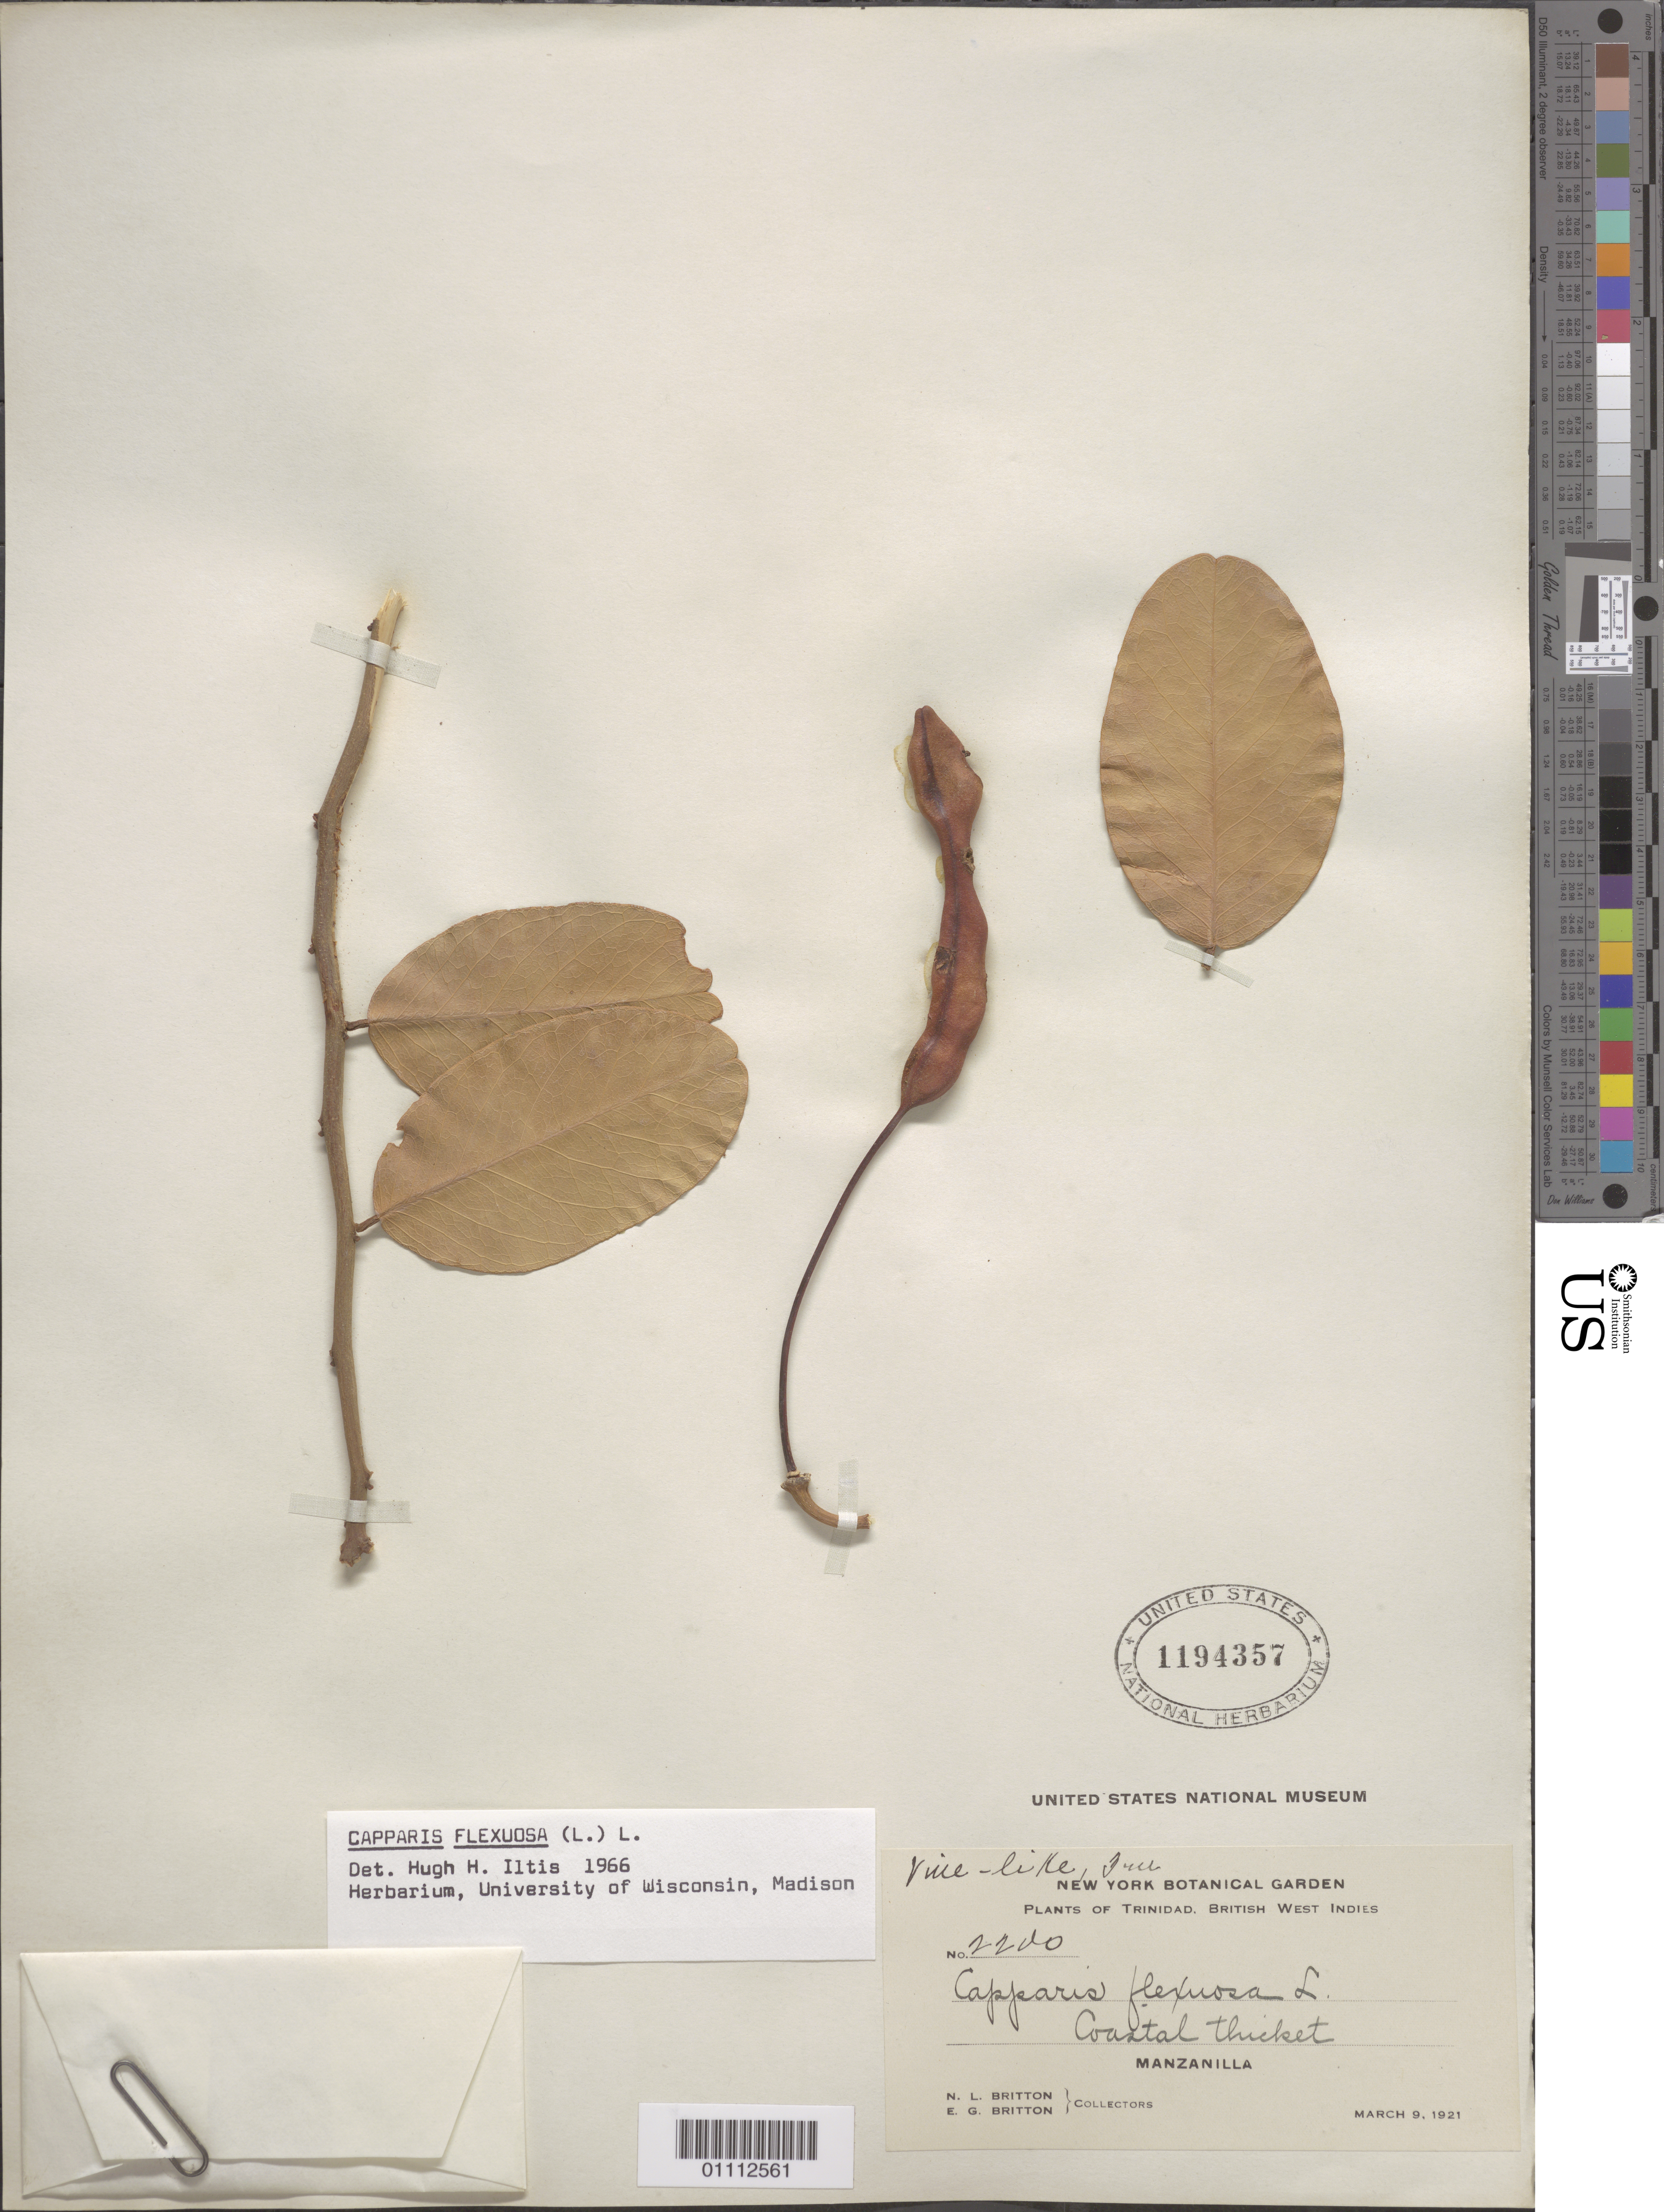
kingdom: Plantae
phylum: Tracheophyta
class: Magnoliopsida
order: Brassicales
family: Capparaceae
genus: Cynophalla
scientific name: Cynophalla flexuosa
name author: (L.) J. Presl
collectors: N. Britton & E. G. Britton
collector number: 2240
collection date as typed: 09 Mar 1921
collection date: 1921-03-09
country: Trinidad and Tobago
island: Trinidad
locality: Coastal thicket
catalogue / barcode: US 1194357